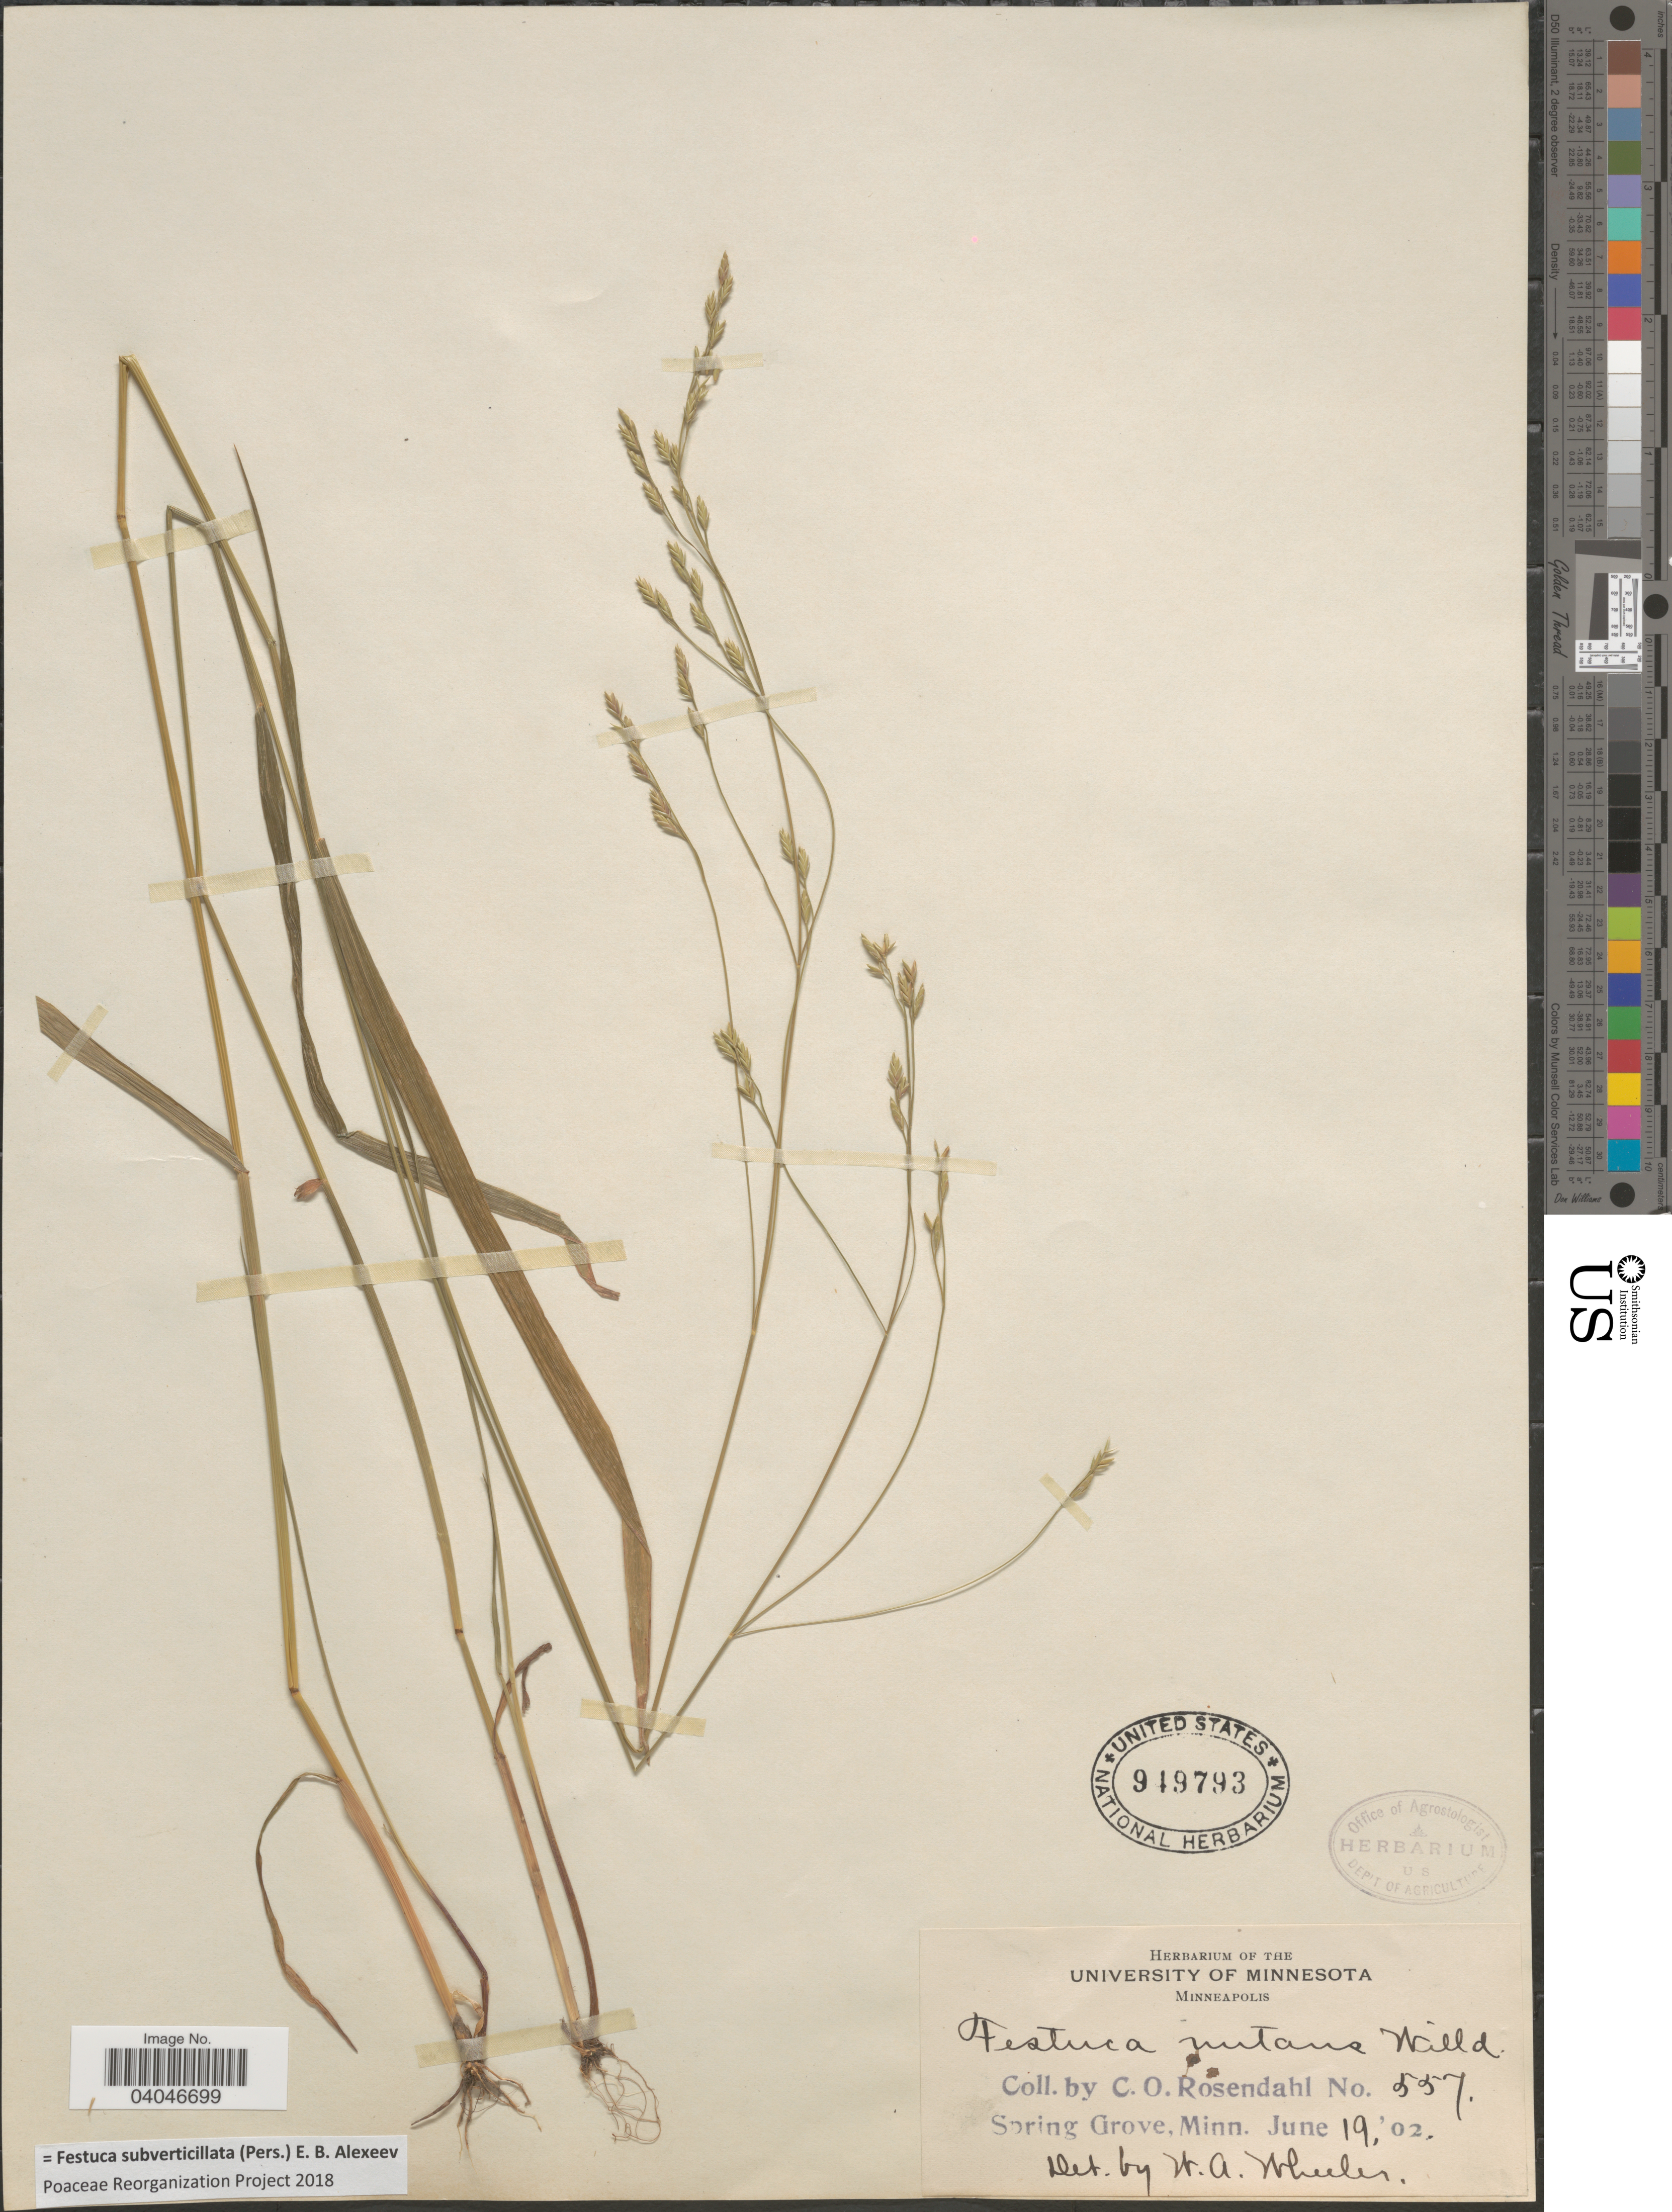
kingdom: Plantae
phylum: Tracheophyta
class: Liliopsida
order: Poales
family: Poaceae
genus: Festuca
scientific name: Festuca subverticillata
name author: (Pers.) E.B. Alexeev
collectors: C. O. Rosendahl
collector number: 557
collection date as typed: Transcribed d/m/y: 19/6/2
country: United States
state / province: Minnesota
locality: Spring Grove.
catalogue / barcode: US 949793